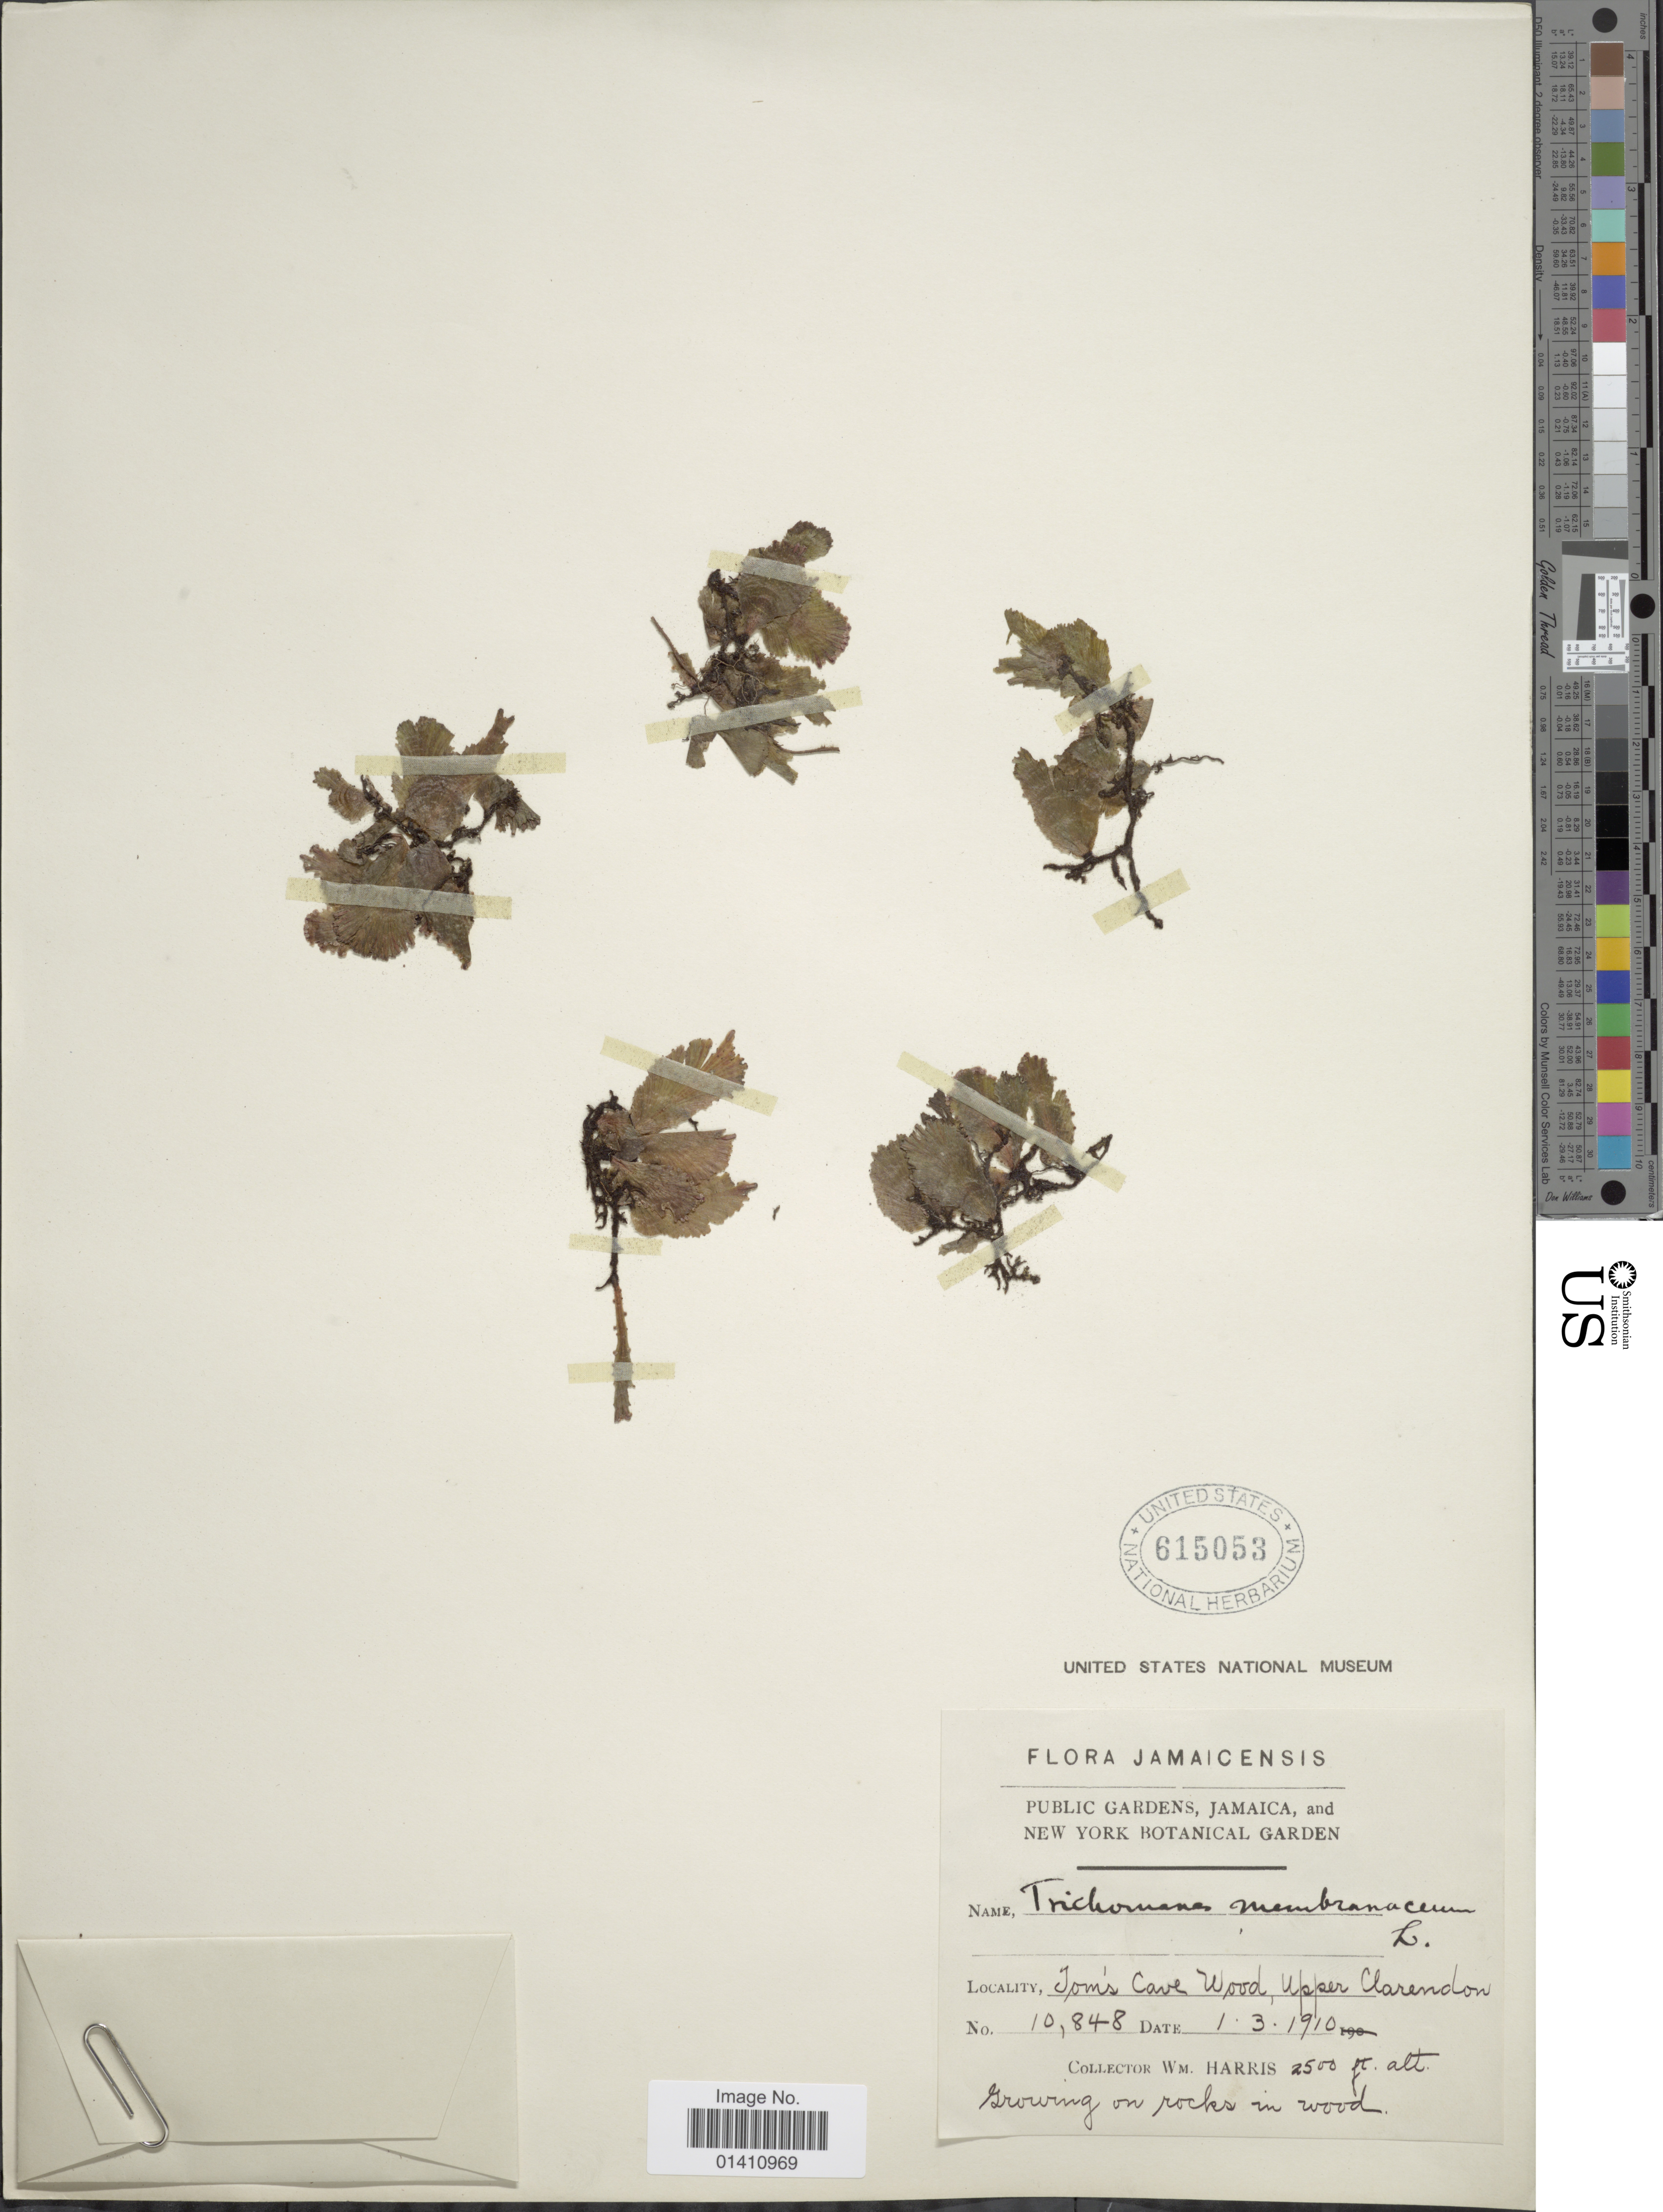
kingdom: Plantae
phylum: Tracheophyta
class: Polypodiopsida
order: Hymenophyllales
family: Hymenophyllaceae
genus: Didymoglossum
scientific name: Didymoglossum membranaceum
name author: (L.) Vareschi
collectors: W. Harris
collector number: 10848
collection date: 1910-03-01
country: Jamaica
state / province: Clarendon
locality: Tom's Cave Wood, Upper Clarendon.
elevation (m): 762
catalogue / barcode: US 615053